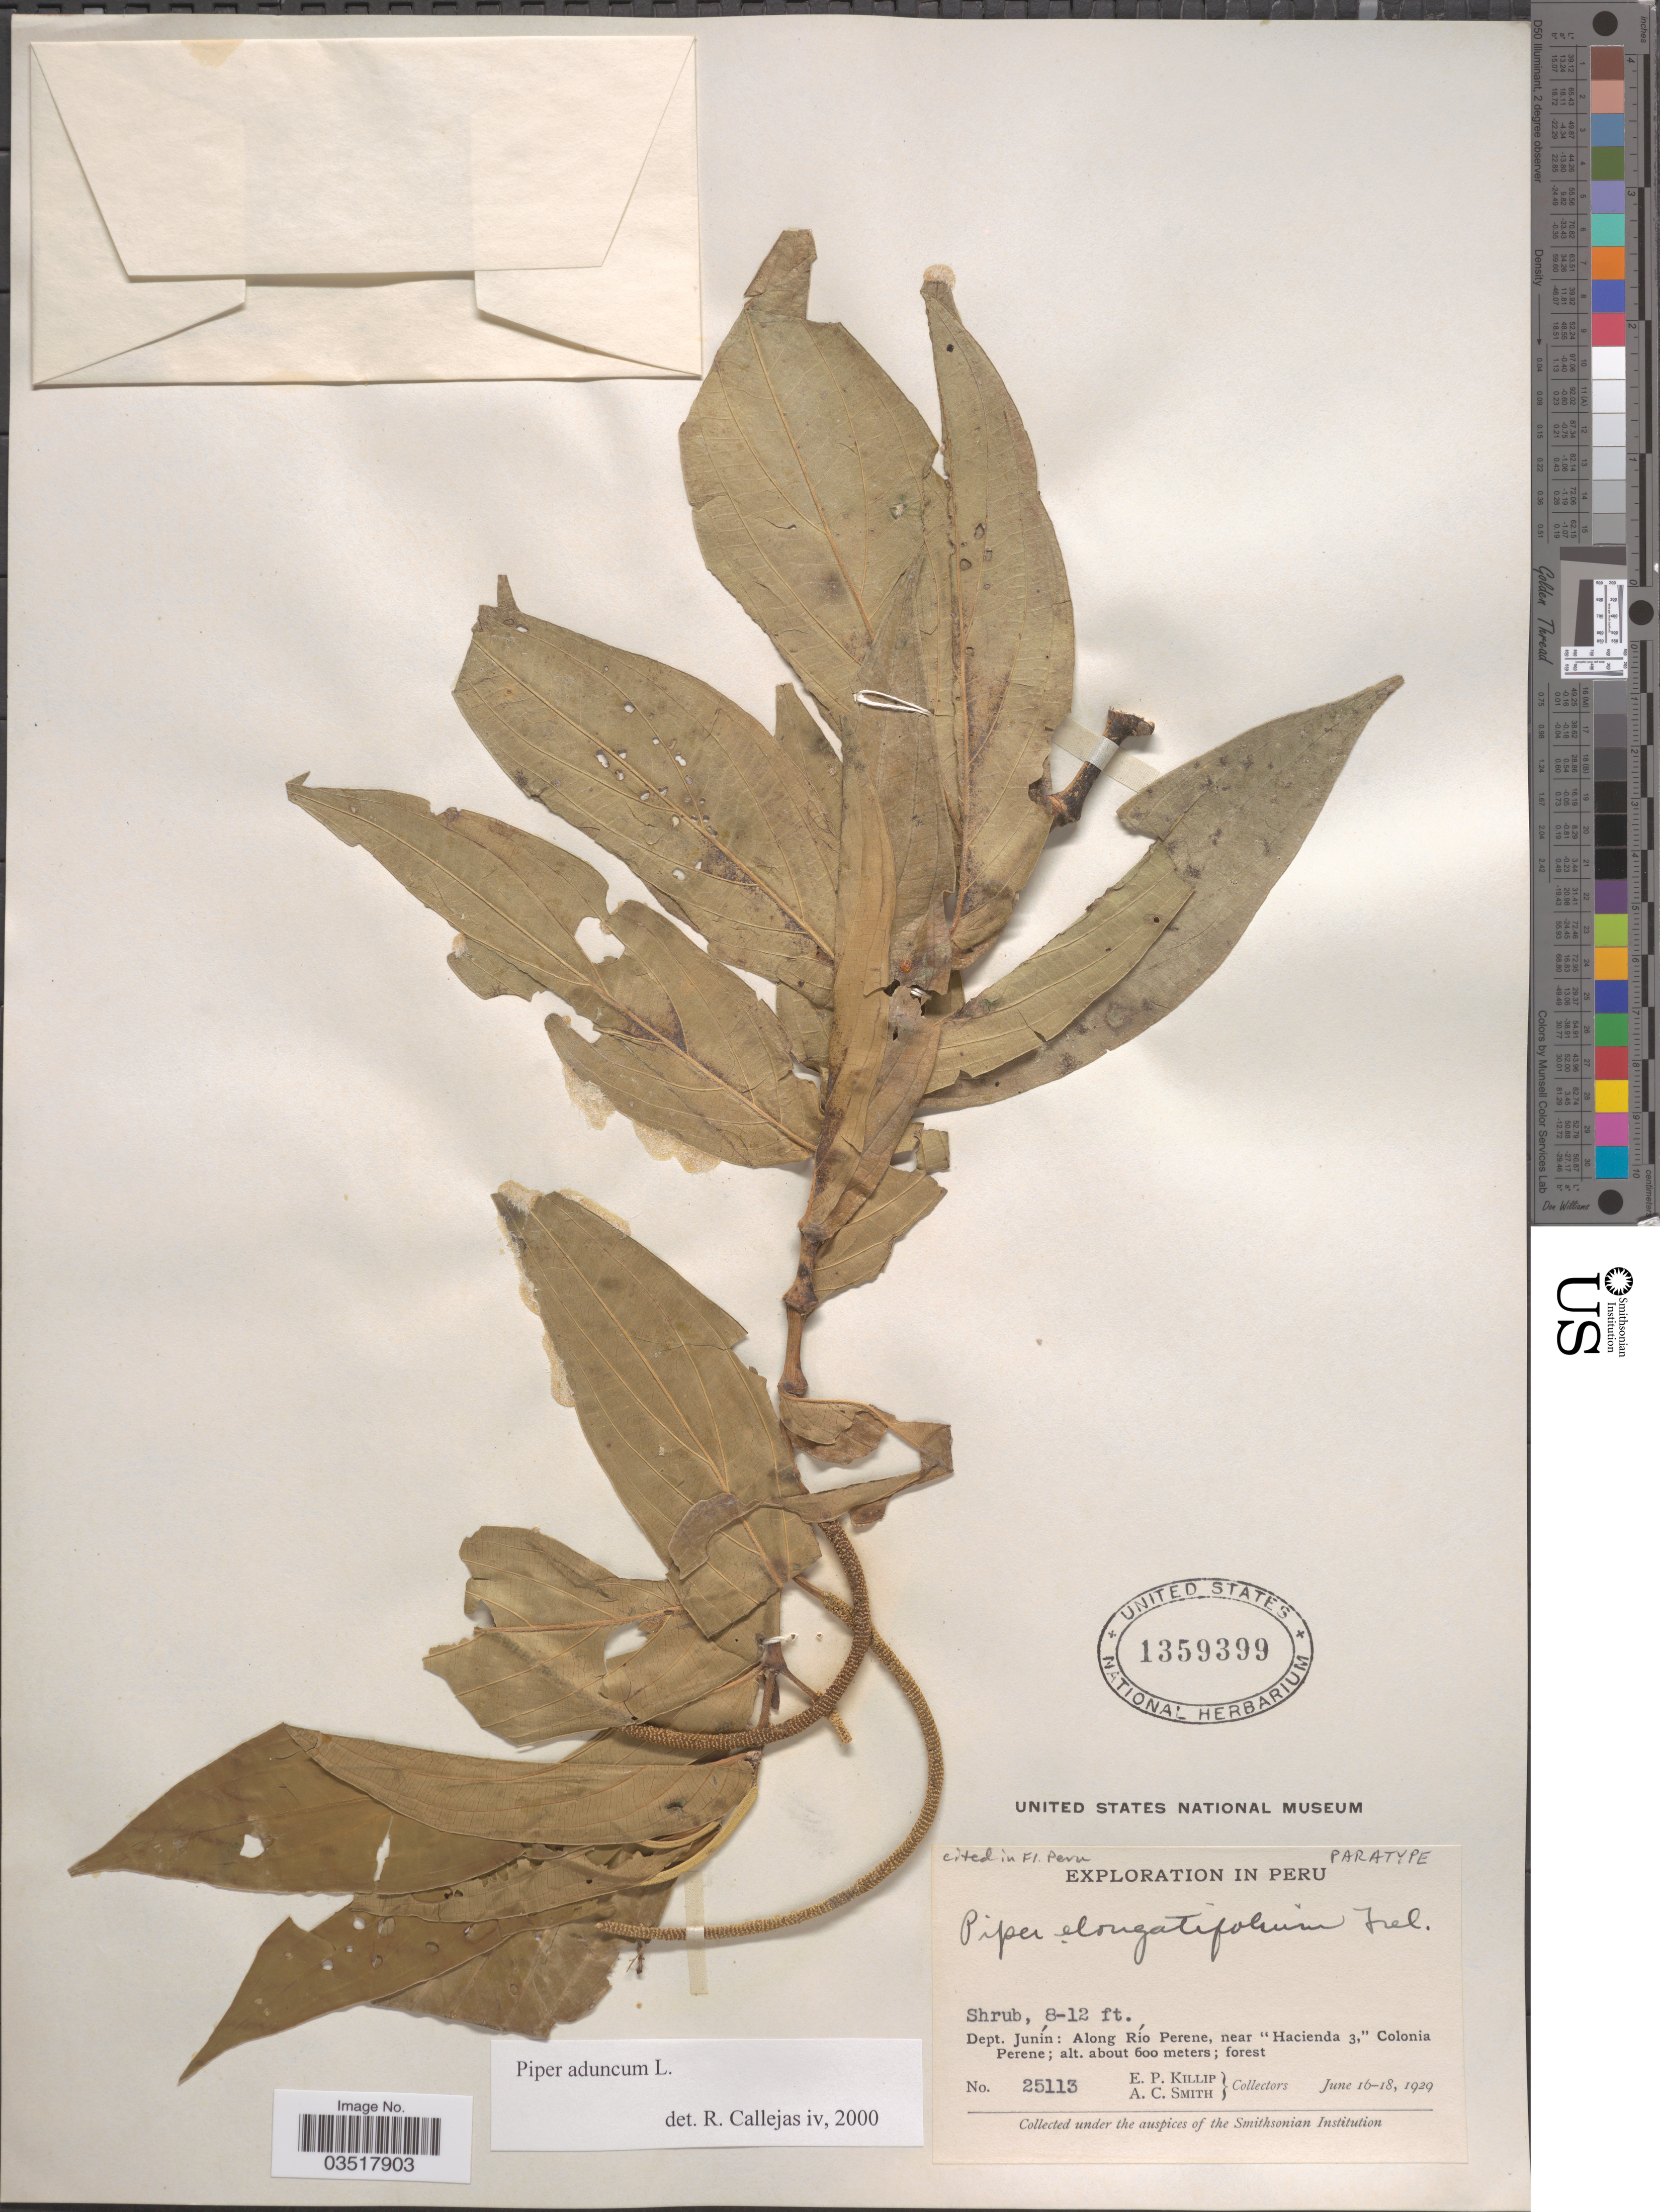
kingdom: Plantae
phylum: Tracheophyta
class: Magnoliopsida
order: Piperales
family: Piperaceae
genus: Piper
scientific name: Piper aduncum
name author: L.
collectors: E. P. Killip & A. C. Smith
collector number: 25113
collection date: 1929-06-16/1929-06-18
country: Peru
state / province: Junín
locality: Dept. Junín: Along Río Perene, near 'Hacienda 3,' Colonia Perene.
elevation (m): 600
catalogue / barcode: US 1359399